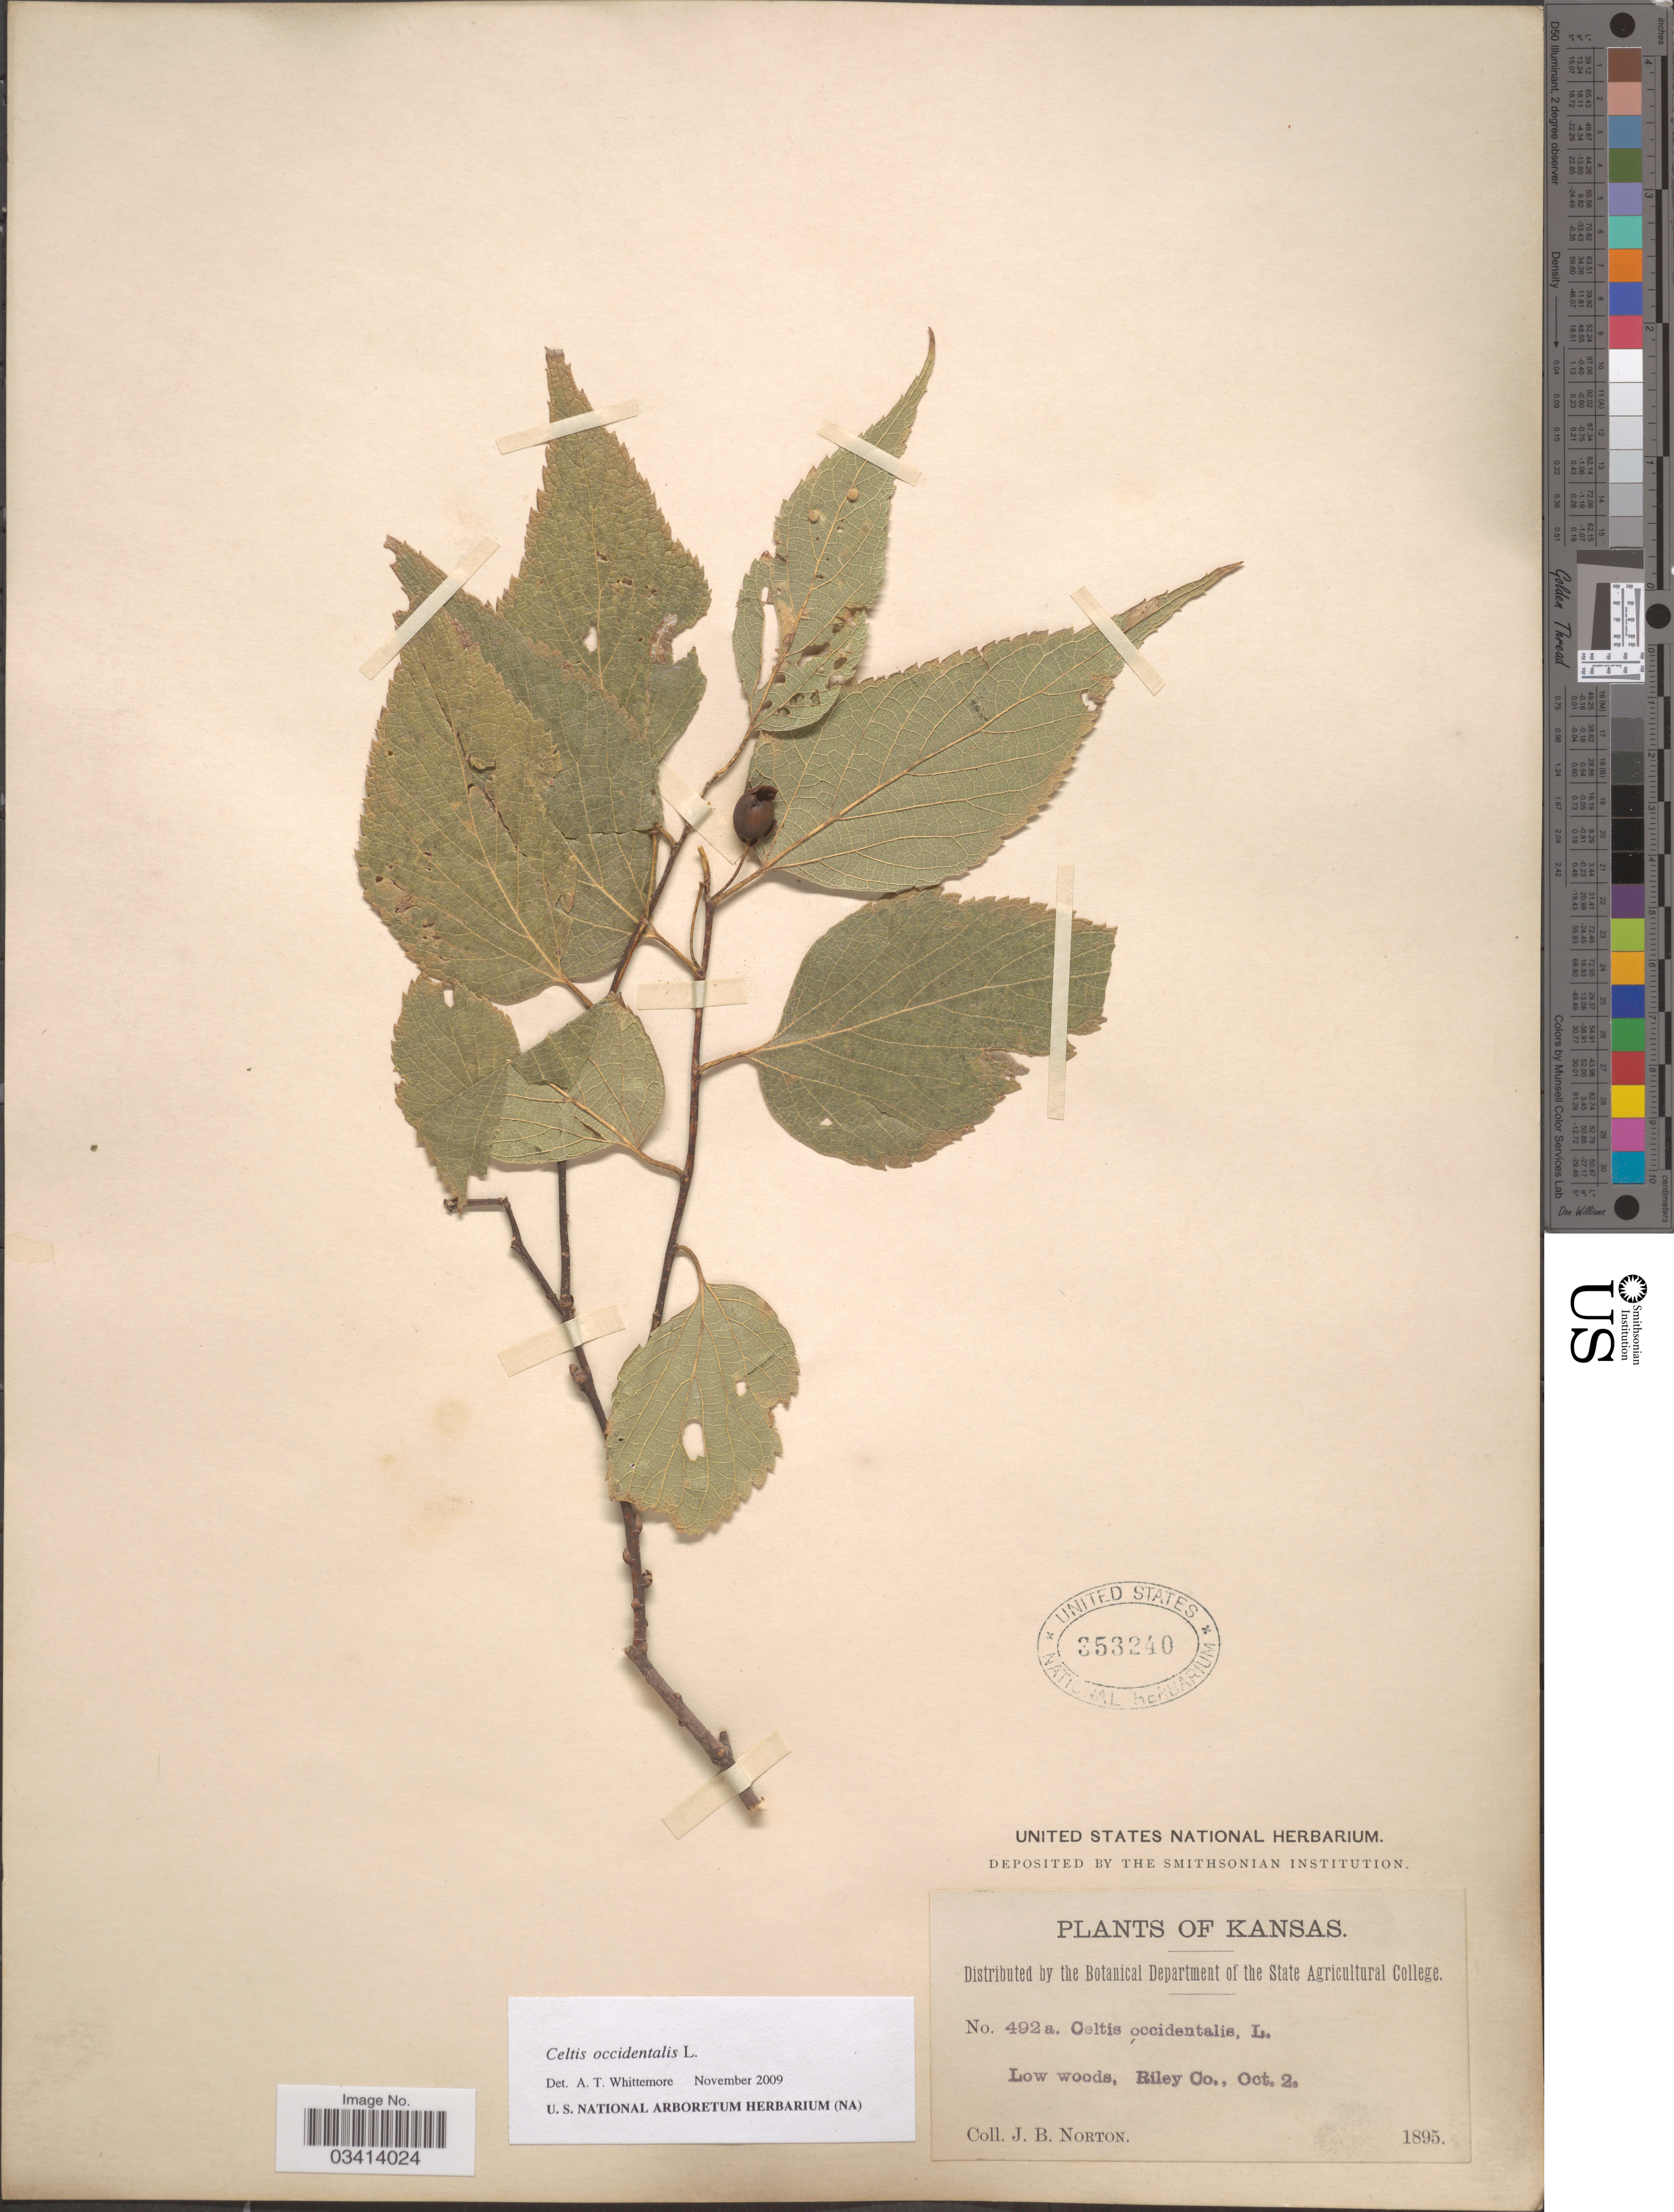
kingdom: Plantae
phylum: Tracheophyta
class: Magnoliopsida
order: Rosales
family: Cannabaceae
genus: Celtis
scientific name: Celtis occidentalis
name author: L.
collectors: J. B. Norton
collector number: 492a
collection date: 1895-10-02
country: United States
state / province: Kansas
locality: Riley Co.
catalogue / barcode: US 353240